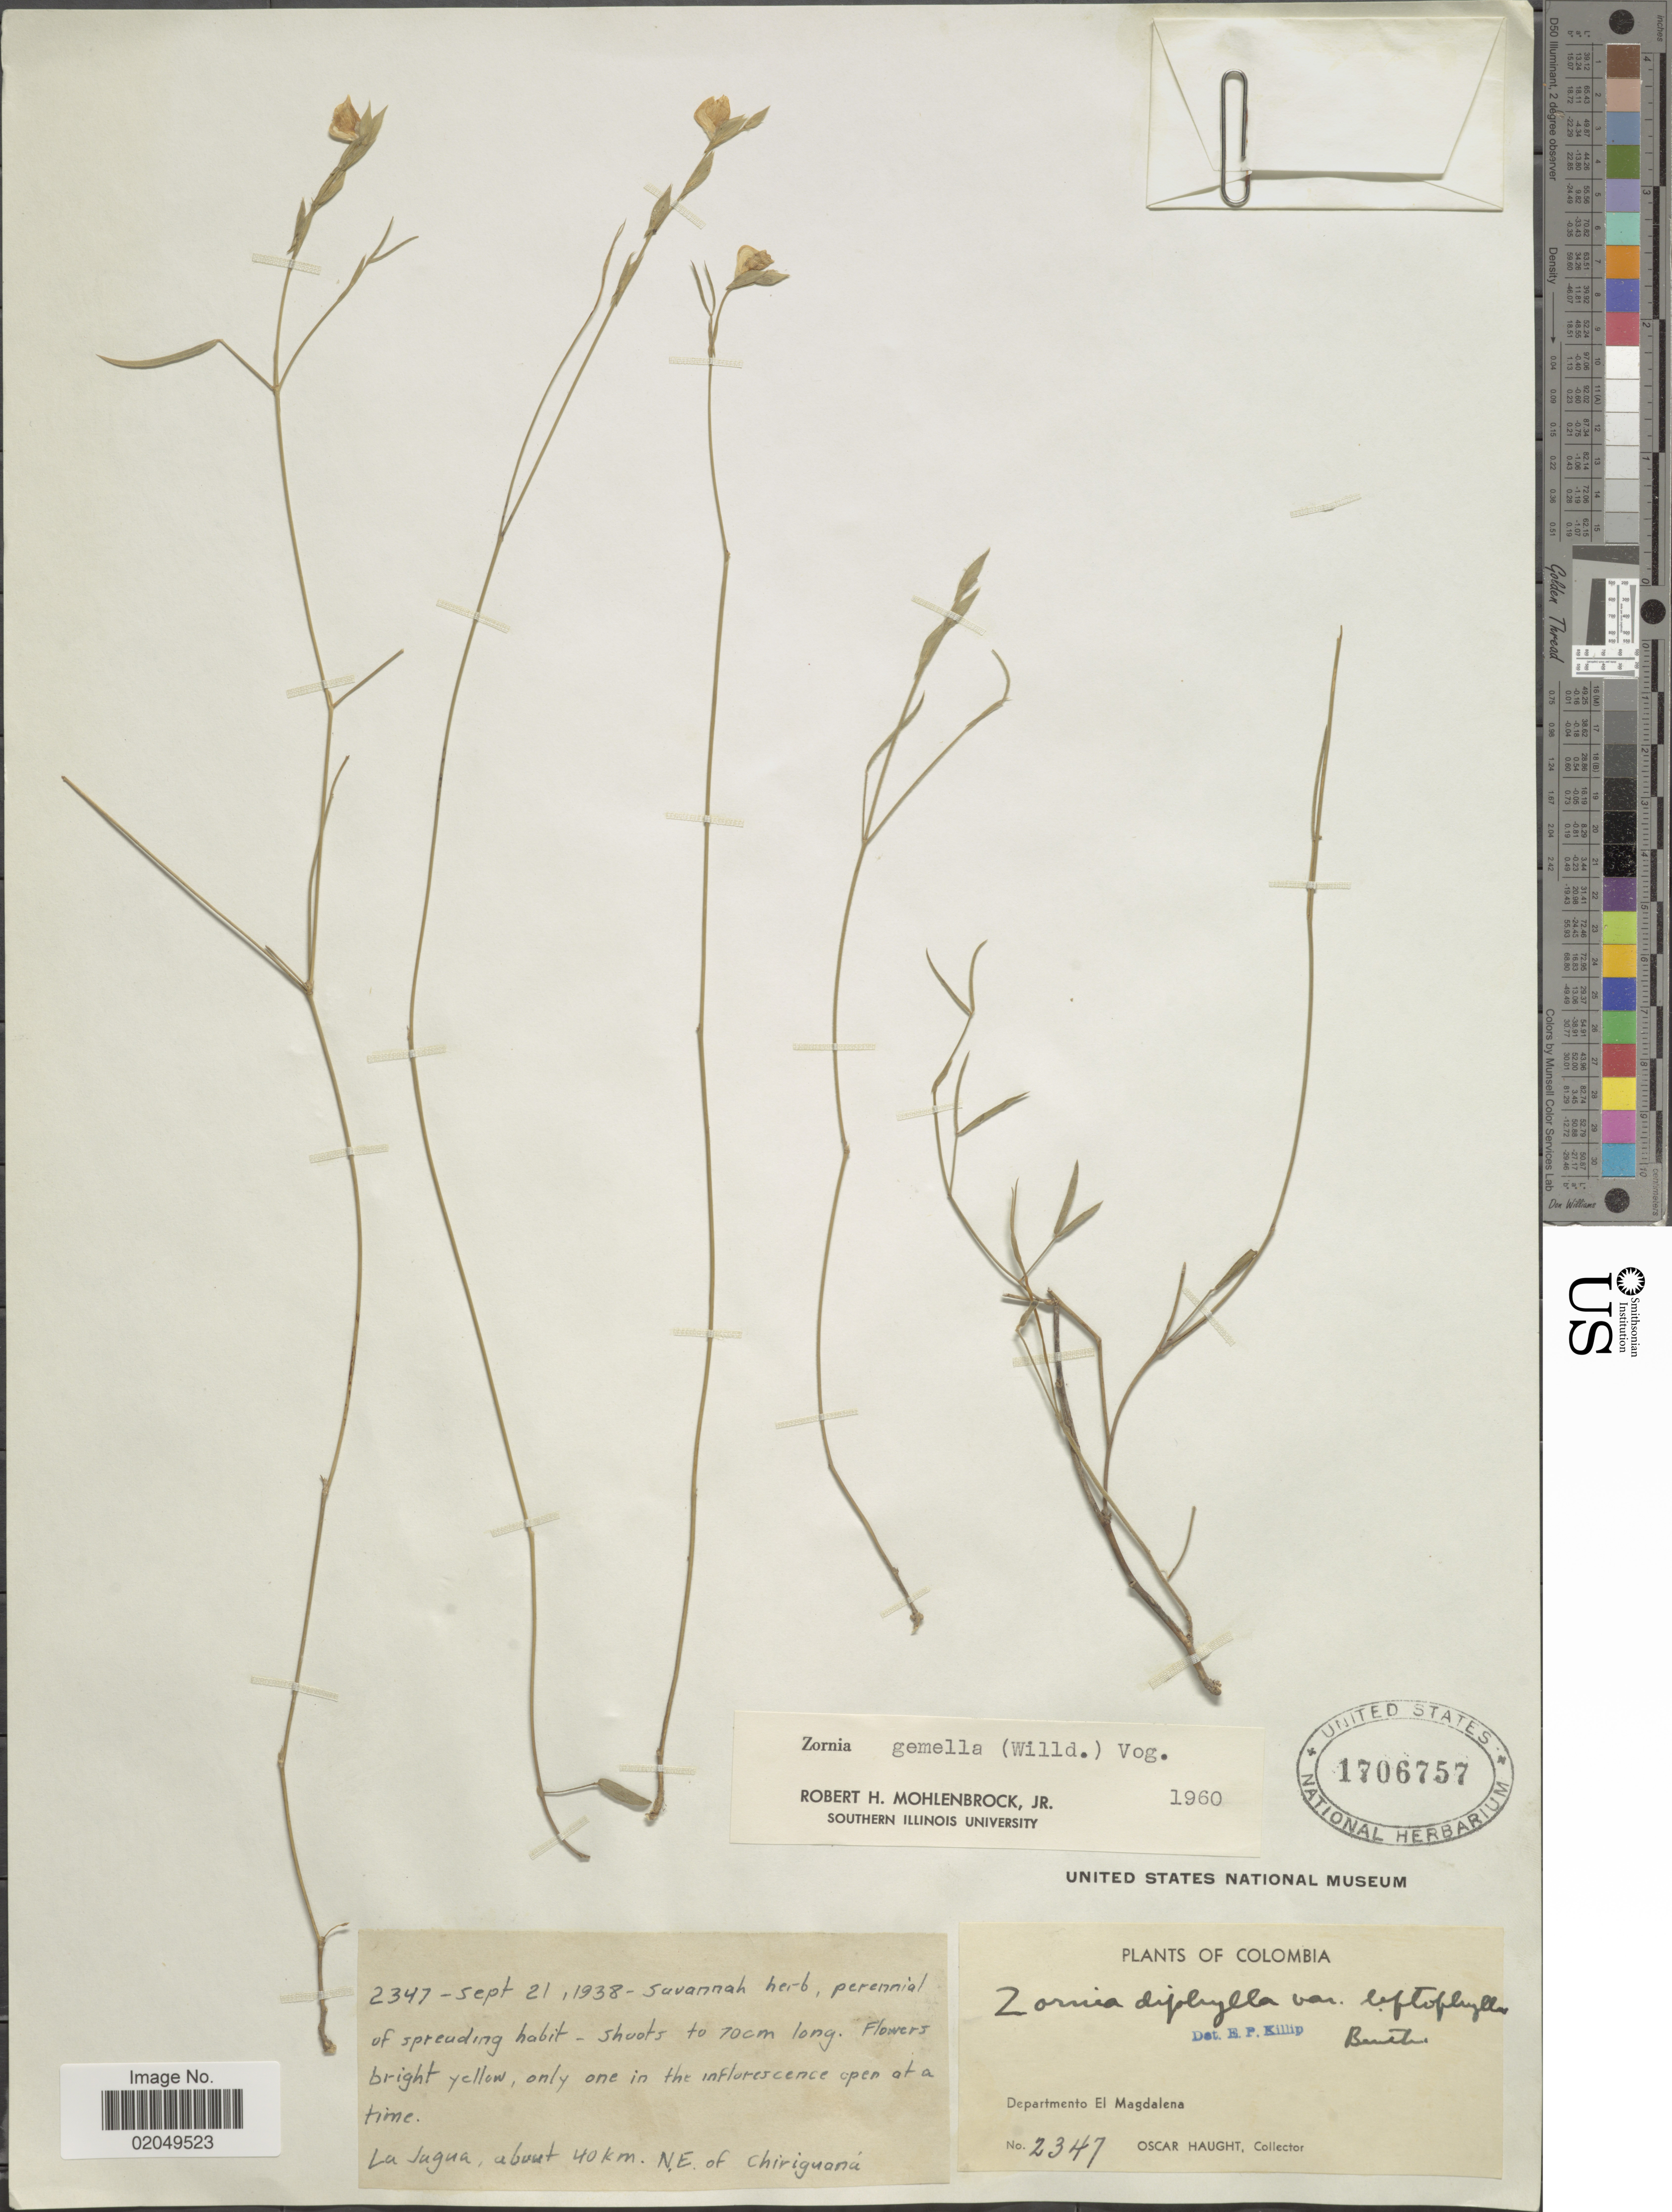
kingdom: Plantae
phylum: Tracheophyta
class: Magnoliopsida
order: Fabales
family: Fabaceae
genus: Zornia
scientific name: Zornia gemella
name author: Vogel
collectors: O. L. Haught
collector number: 2347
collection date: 1938-09-21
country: Colombia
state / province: Magdalena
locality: La Jugua, about 40 km. NE of Chiriguana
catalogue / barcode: US 1706757